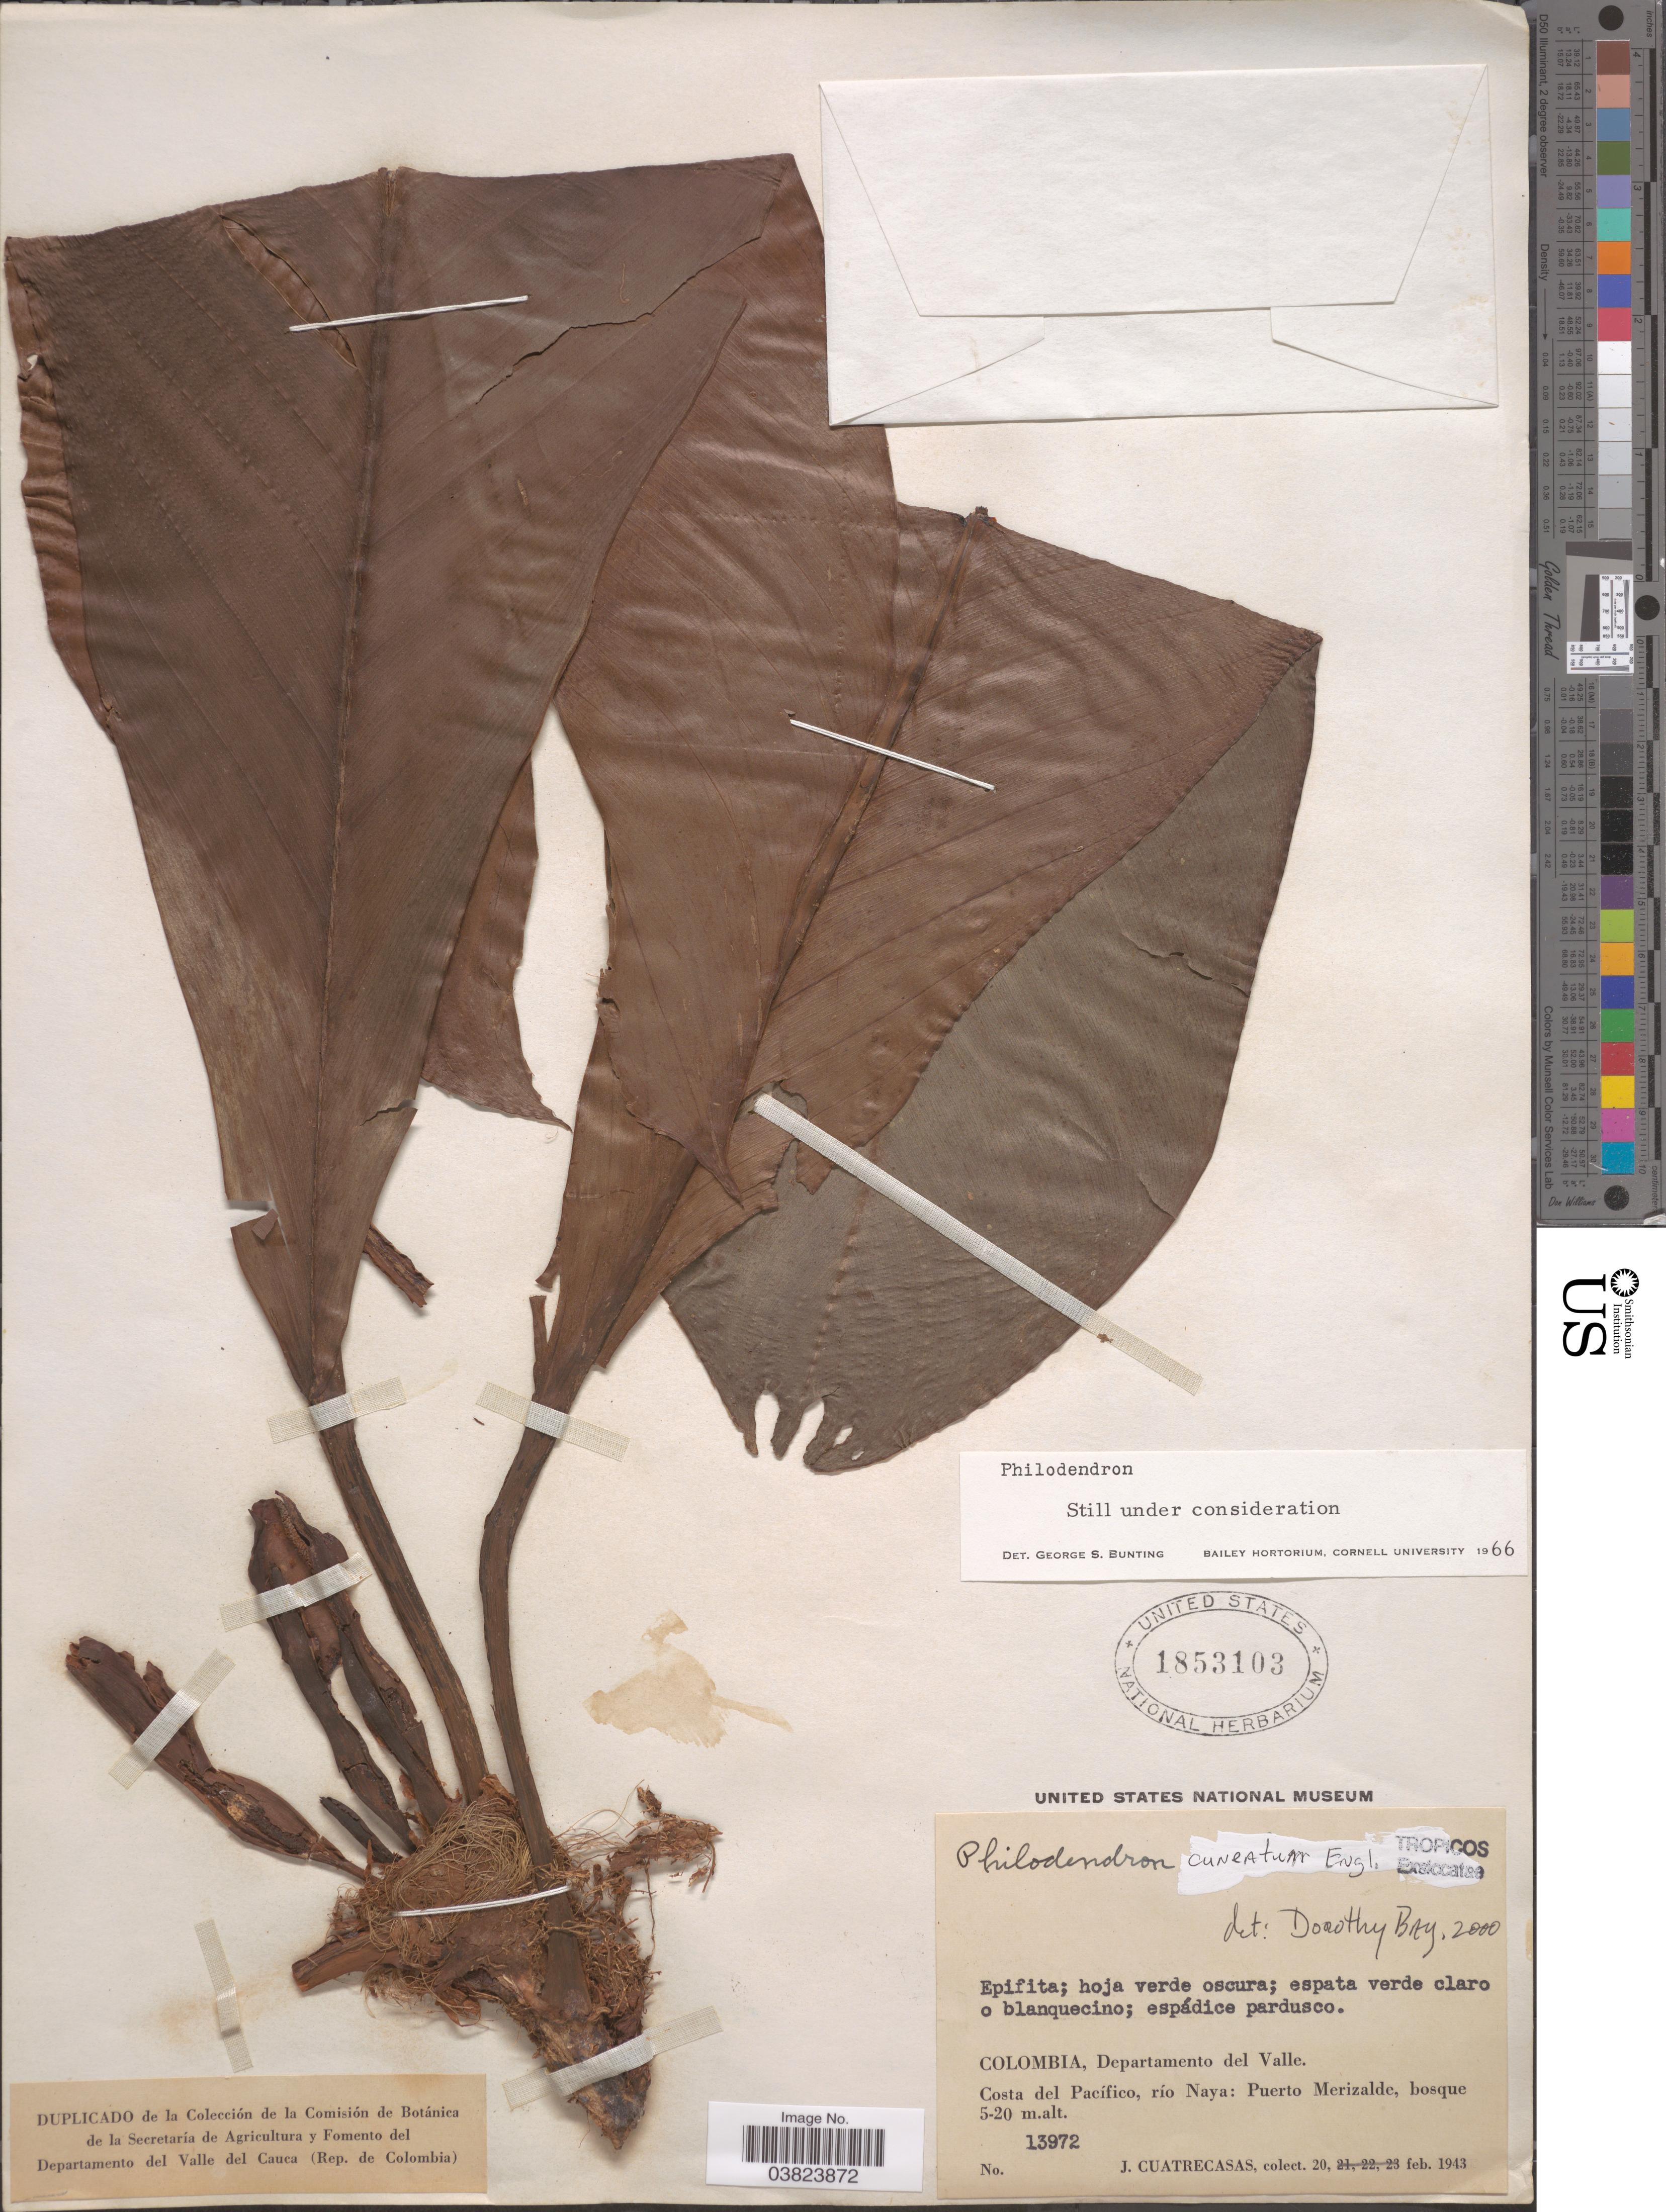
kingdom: Plantae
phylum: Tracheophyta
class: Liliopsida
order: Alismatales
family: Araceae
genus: Philodendron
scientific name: Philodendron cuneatum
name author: Engl.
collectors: J. Cuatrecasas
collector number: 13972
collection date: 1943-02-20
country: Colombia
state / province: Valle del Cauca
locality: Departamento del Valle. Costa del Pacífico, río Naya: Puerto Merizalde, bosque.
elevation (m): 5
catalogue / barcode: US 1853103